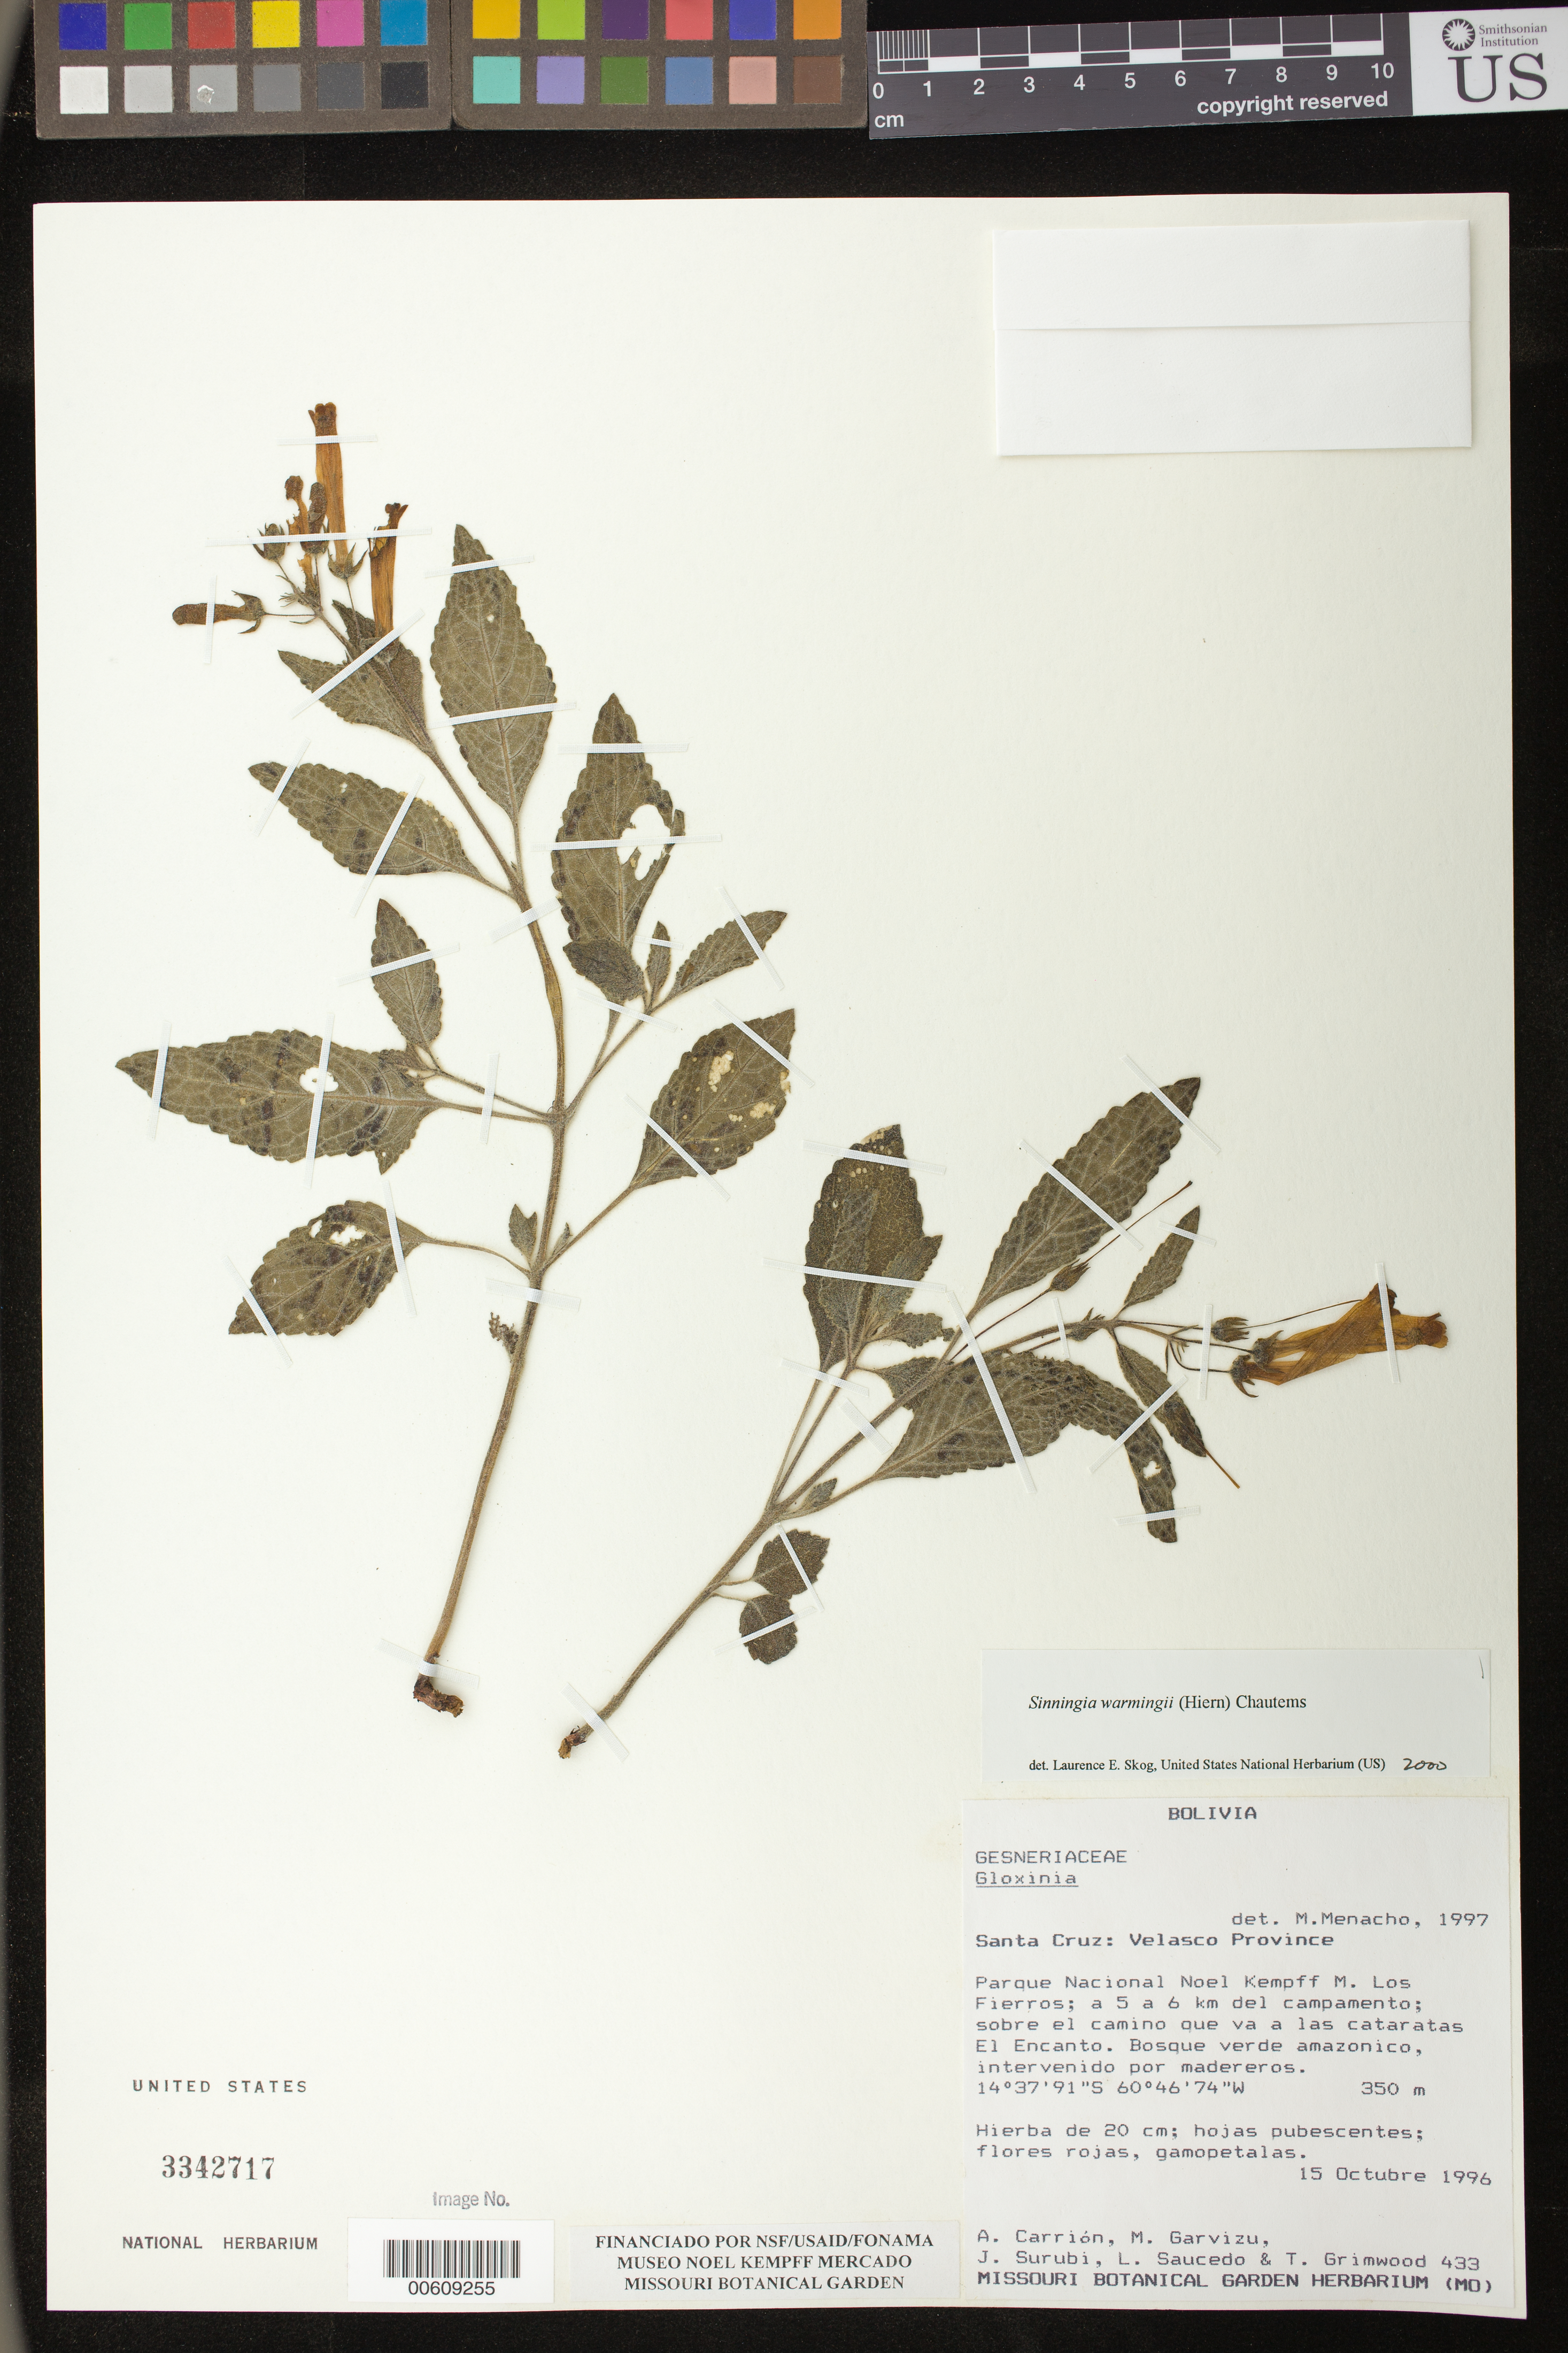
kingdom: Plantae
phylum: Tracheophyta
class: Magnoliopsida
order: Lamiales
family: Gesneriaceae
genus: Sinningia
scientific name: Sinningia warmingii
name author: (Hiern) Chautems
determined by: Skog, Laurence E.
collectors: A. Carrión, M. Garvizu, J. Surubi, L. Saucedo & T. Grimwood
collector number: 433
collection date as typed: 15 Oct 1996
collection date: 1996-10-15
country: Bolivia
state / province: Santa Cruz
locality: Prov. Velasco; Parque Nacional Noel Kempff M. Los Fierros; a 5 a 6 km del campamento; sobre el camino que va a las cataratas El Encanto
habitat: Bosque verde amazonico, intervenido por madereros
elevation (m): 350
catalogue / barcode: US 3342717